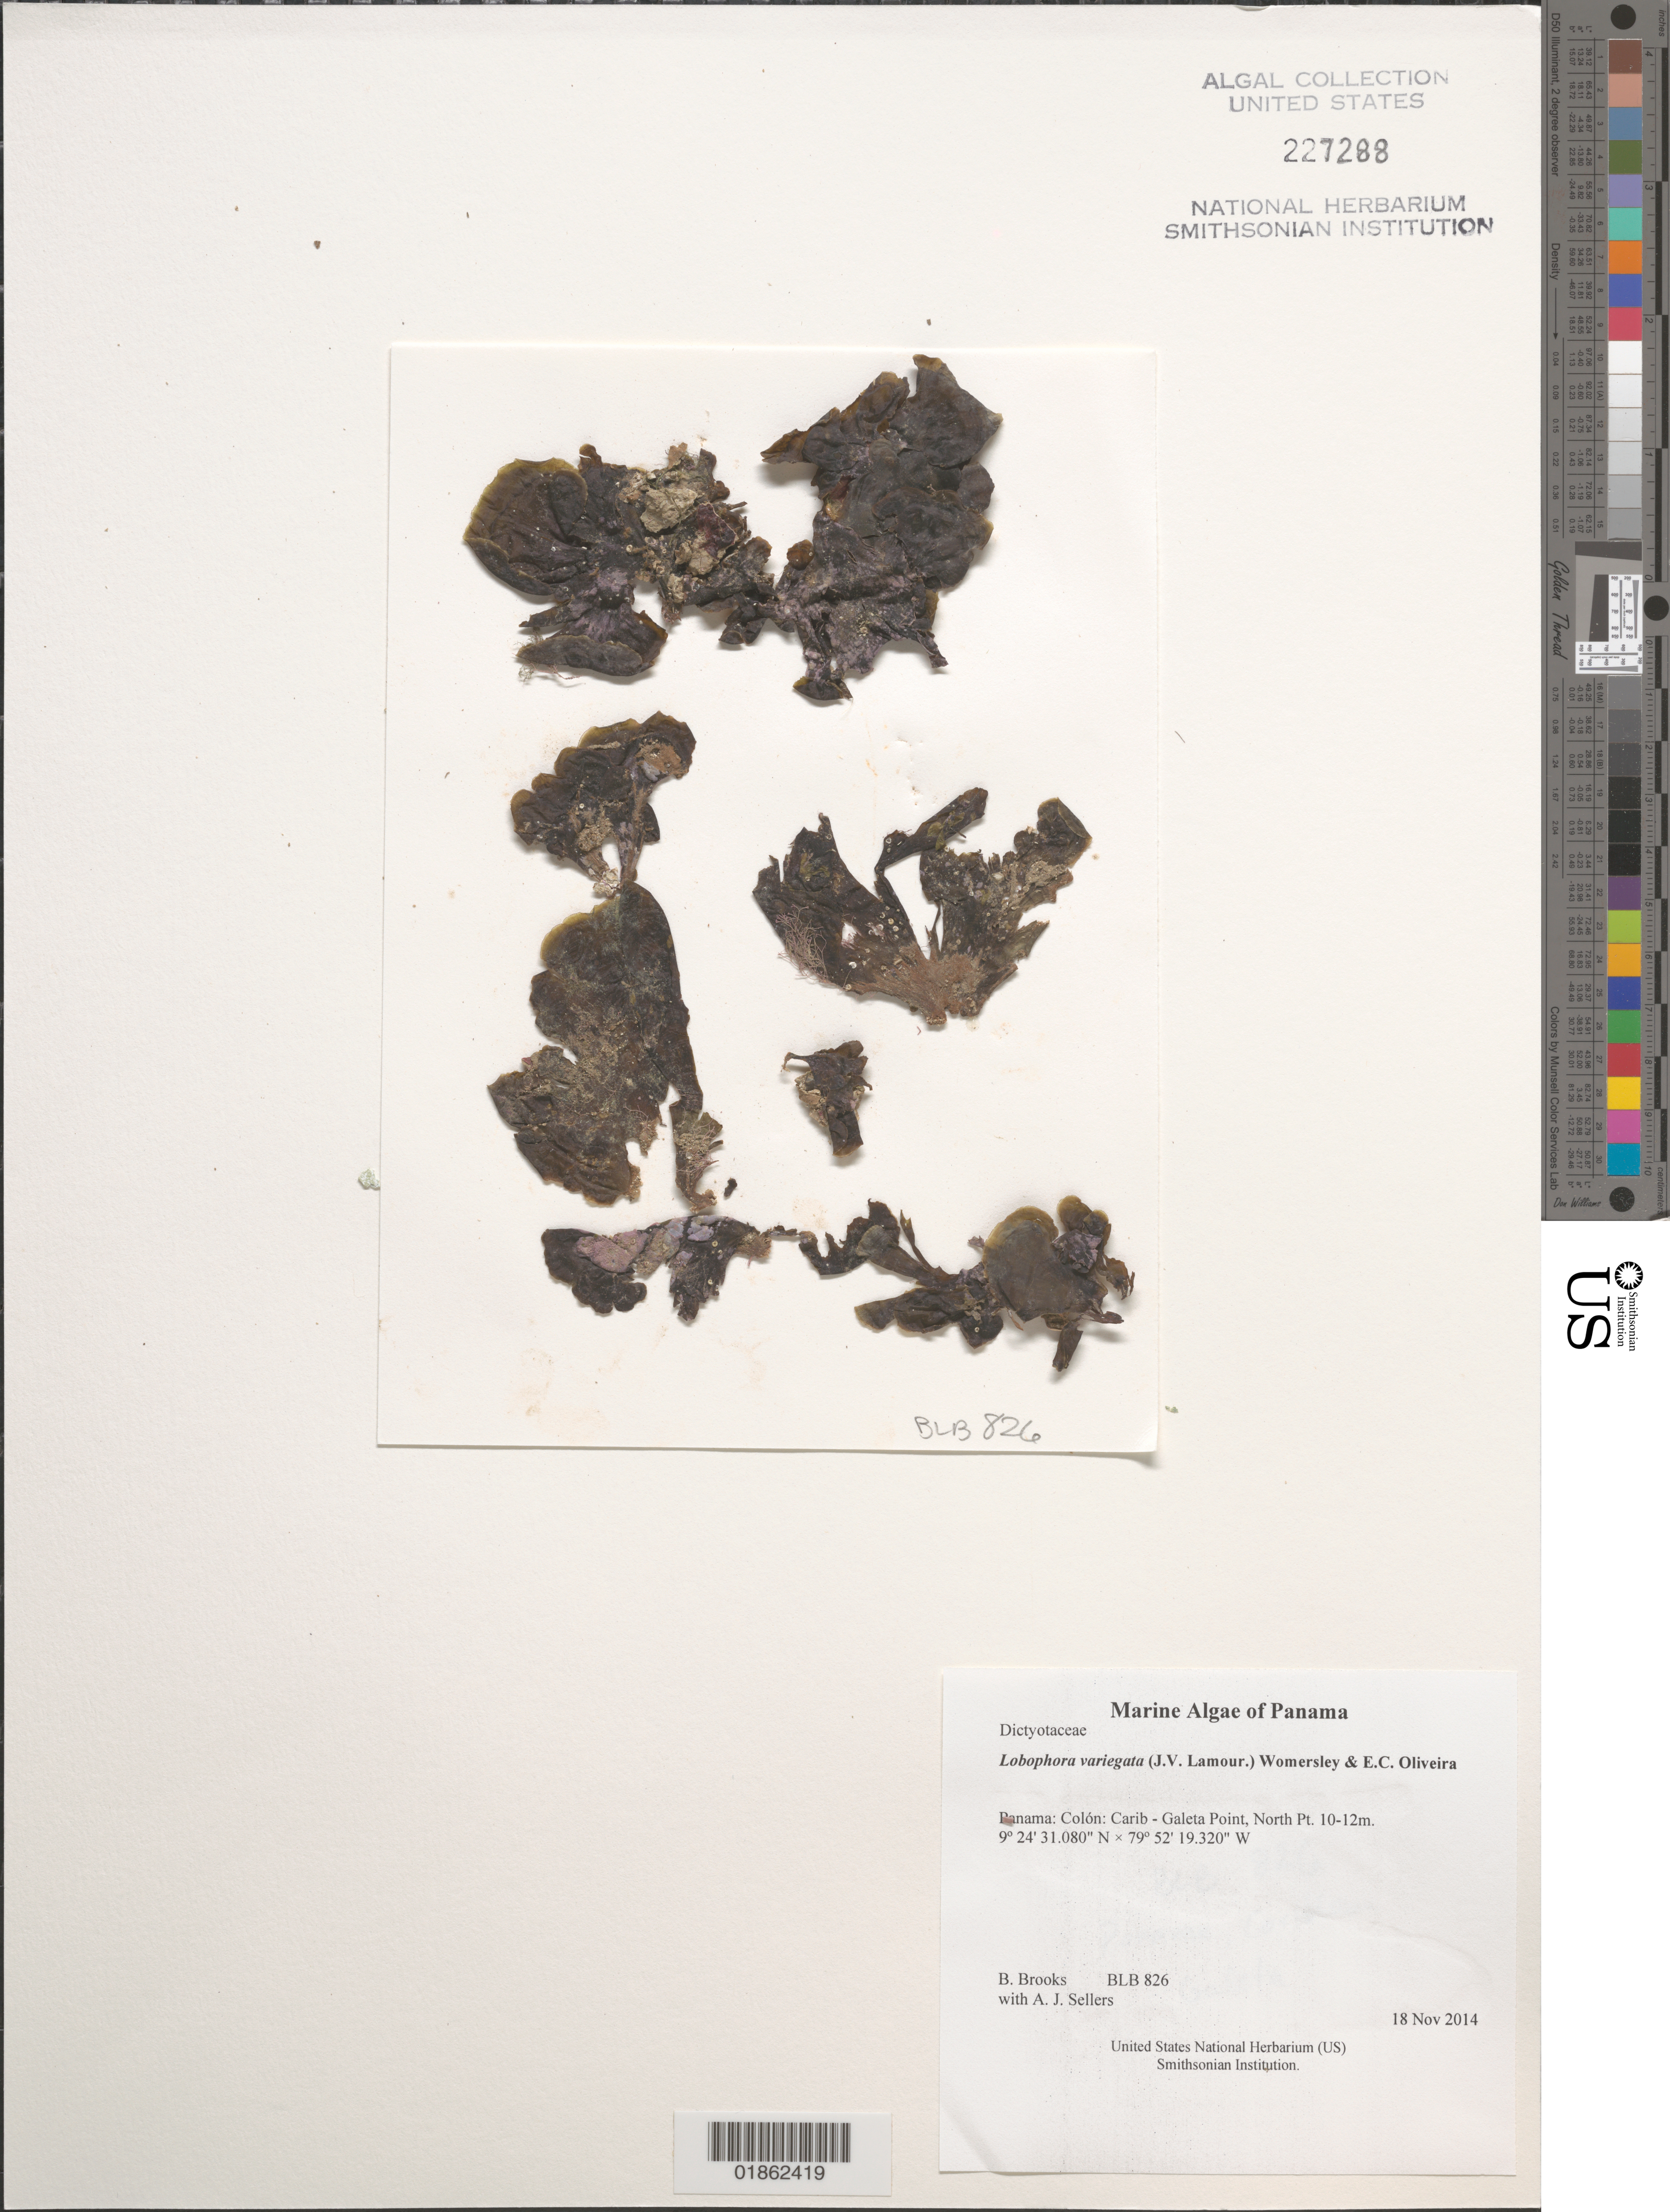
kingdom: Chromista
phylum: Ochrophyta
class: Phaeophyceae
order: Dictyotales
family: Dictyotaceae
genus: Lobophora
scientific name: Lobophora variegata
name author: (J.V.Lamouroux) Womersley & E.C. Oliveira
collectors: B. Brooks & A. J. Sellers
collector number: BLB 826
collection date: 2014-11-18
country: Panama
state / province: Colón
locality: Carib - Galeta Point, North Pt.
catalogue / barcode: US 227288